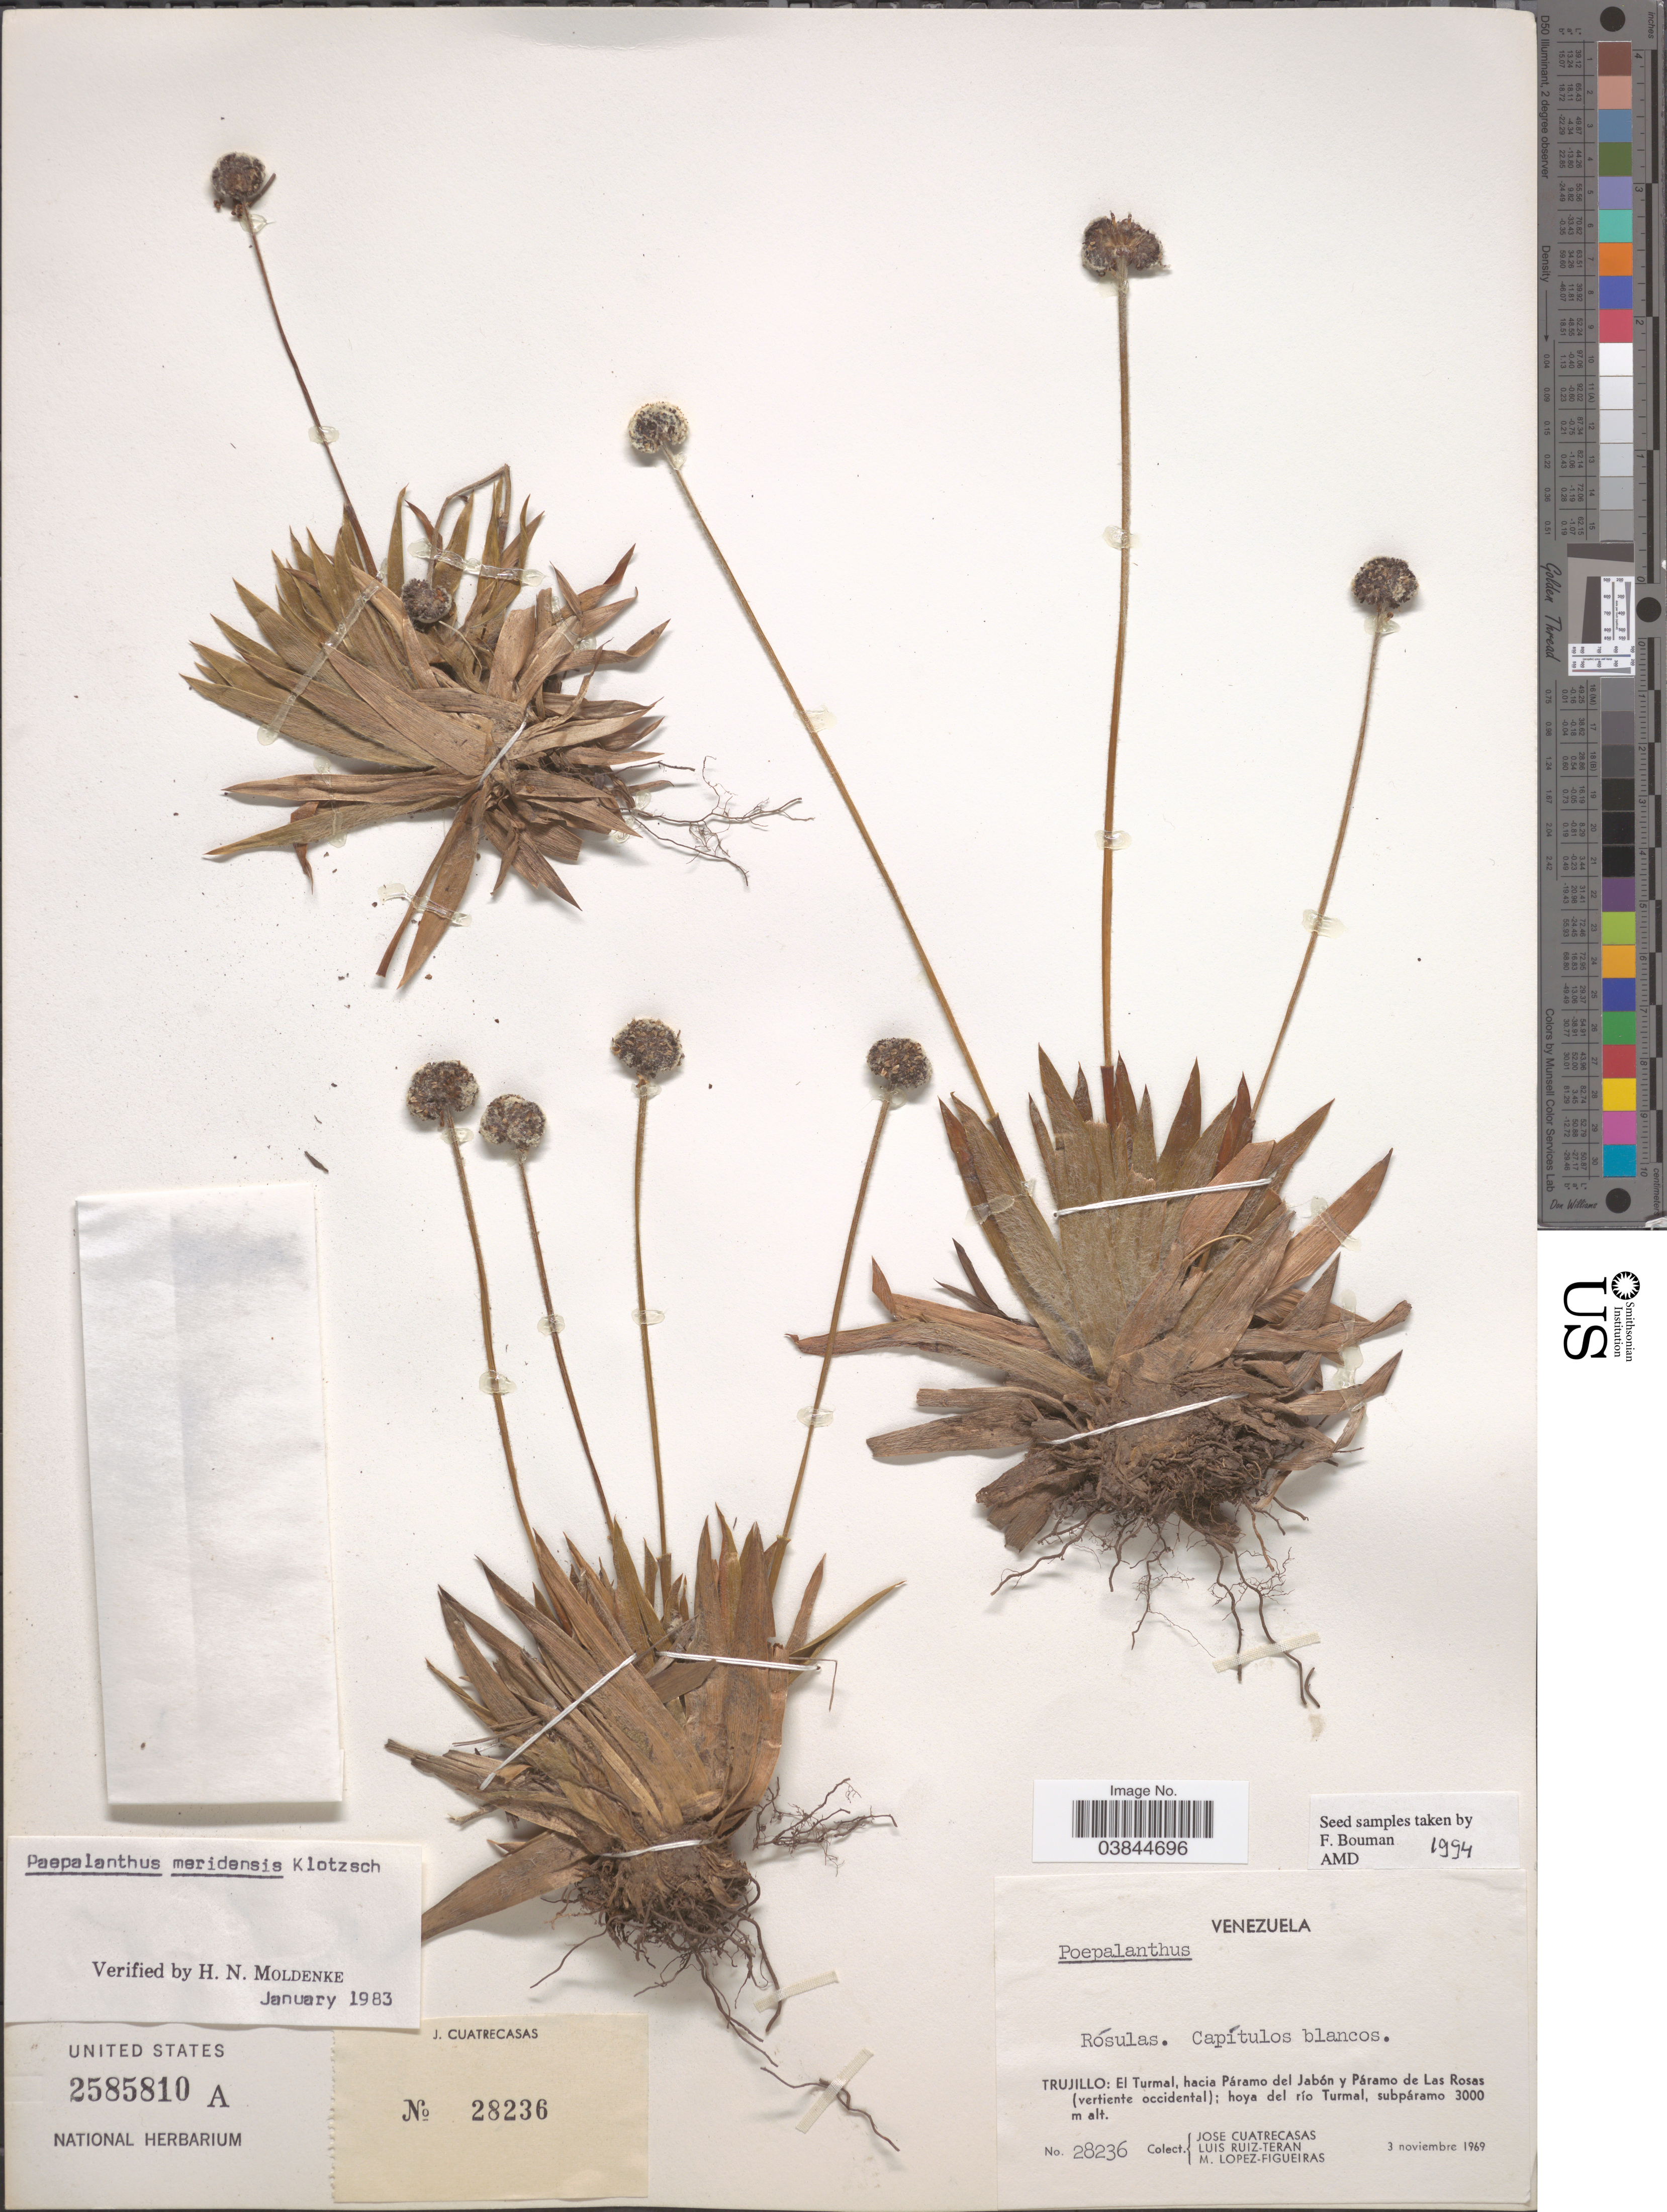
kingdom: Plantae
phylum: Tracheophyta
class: Liliopsida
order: Poales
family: Eriocaulaceae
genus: Paepalanthus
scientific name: Paepalanthus meridensis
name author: Klotzsch ex Körn.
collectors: J. Cuatrecasas, L. E. Ruíz-Terán & M. López Figueiras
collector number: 28236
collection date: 1969-11-03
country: Venezuela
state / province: Trujillo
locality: El Turmal, hacia Páramo del Jabón y Páramo de Las Rosas (vertiente occidental); hoya del río Turmal, subpáramo.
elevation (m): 3000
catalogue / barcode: US 2585810A